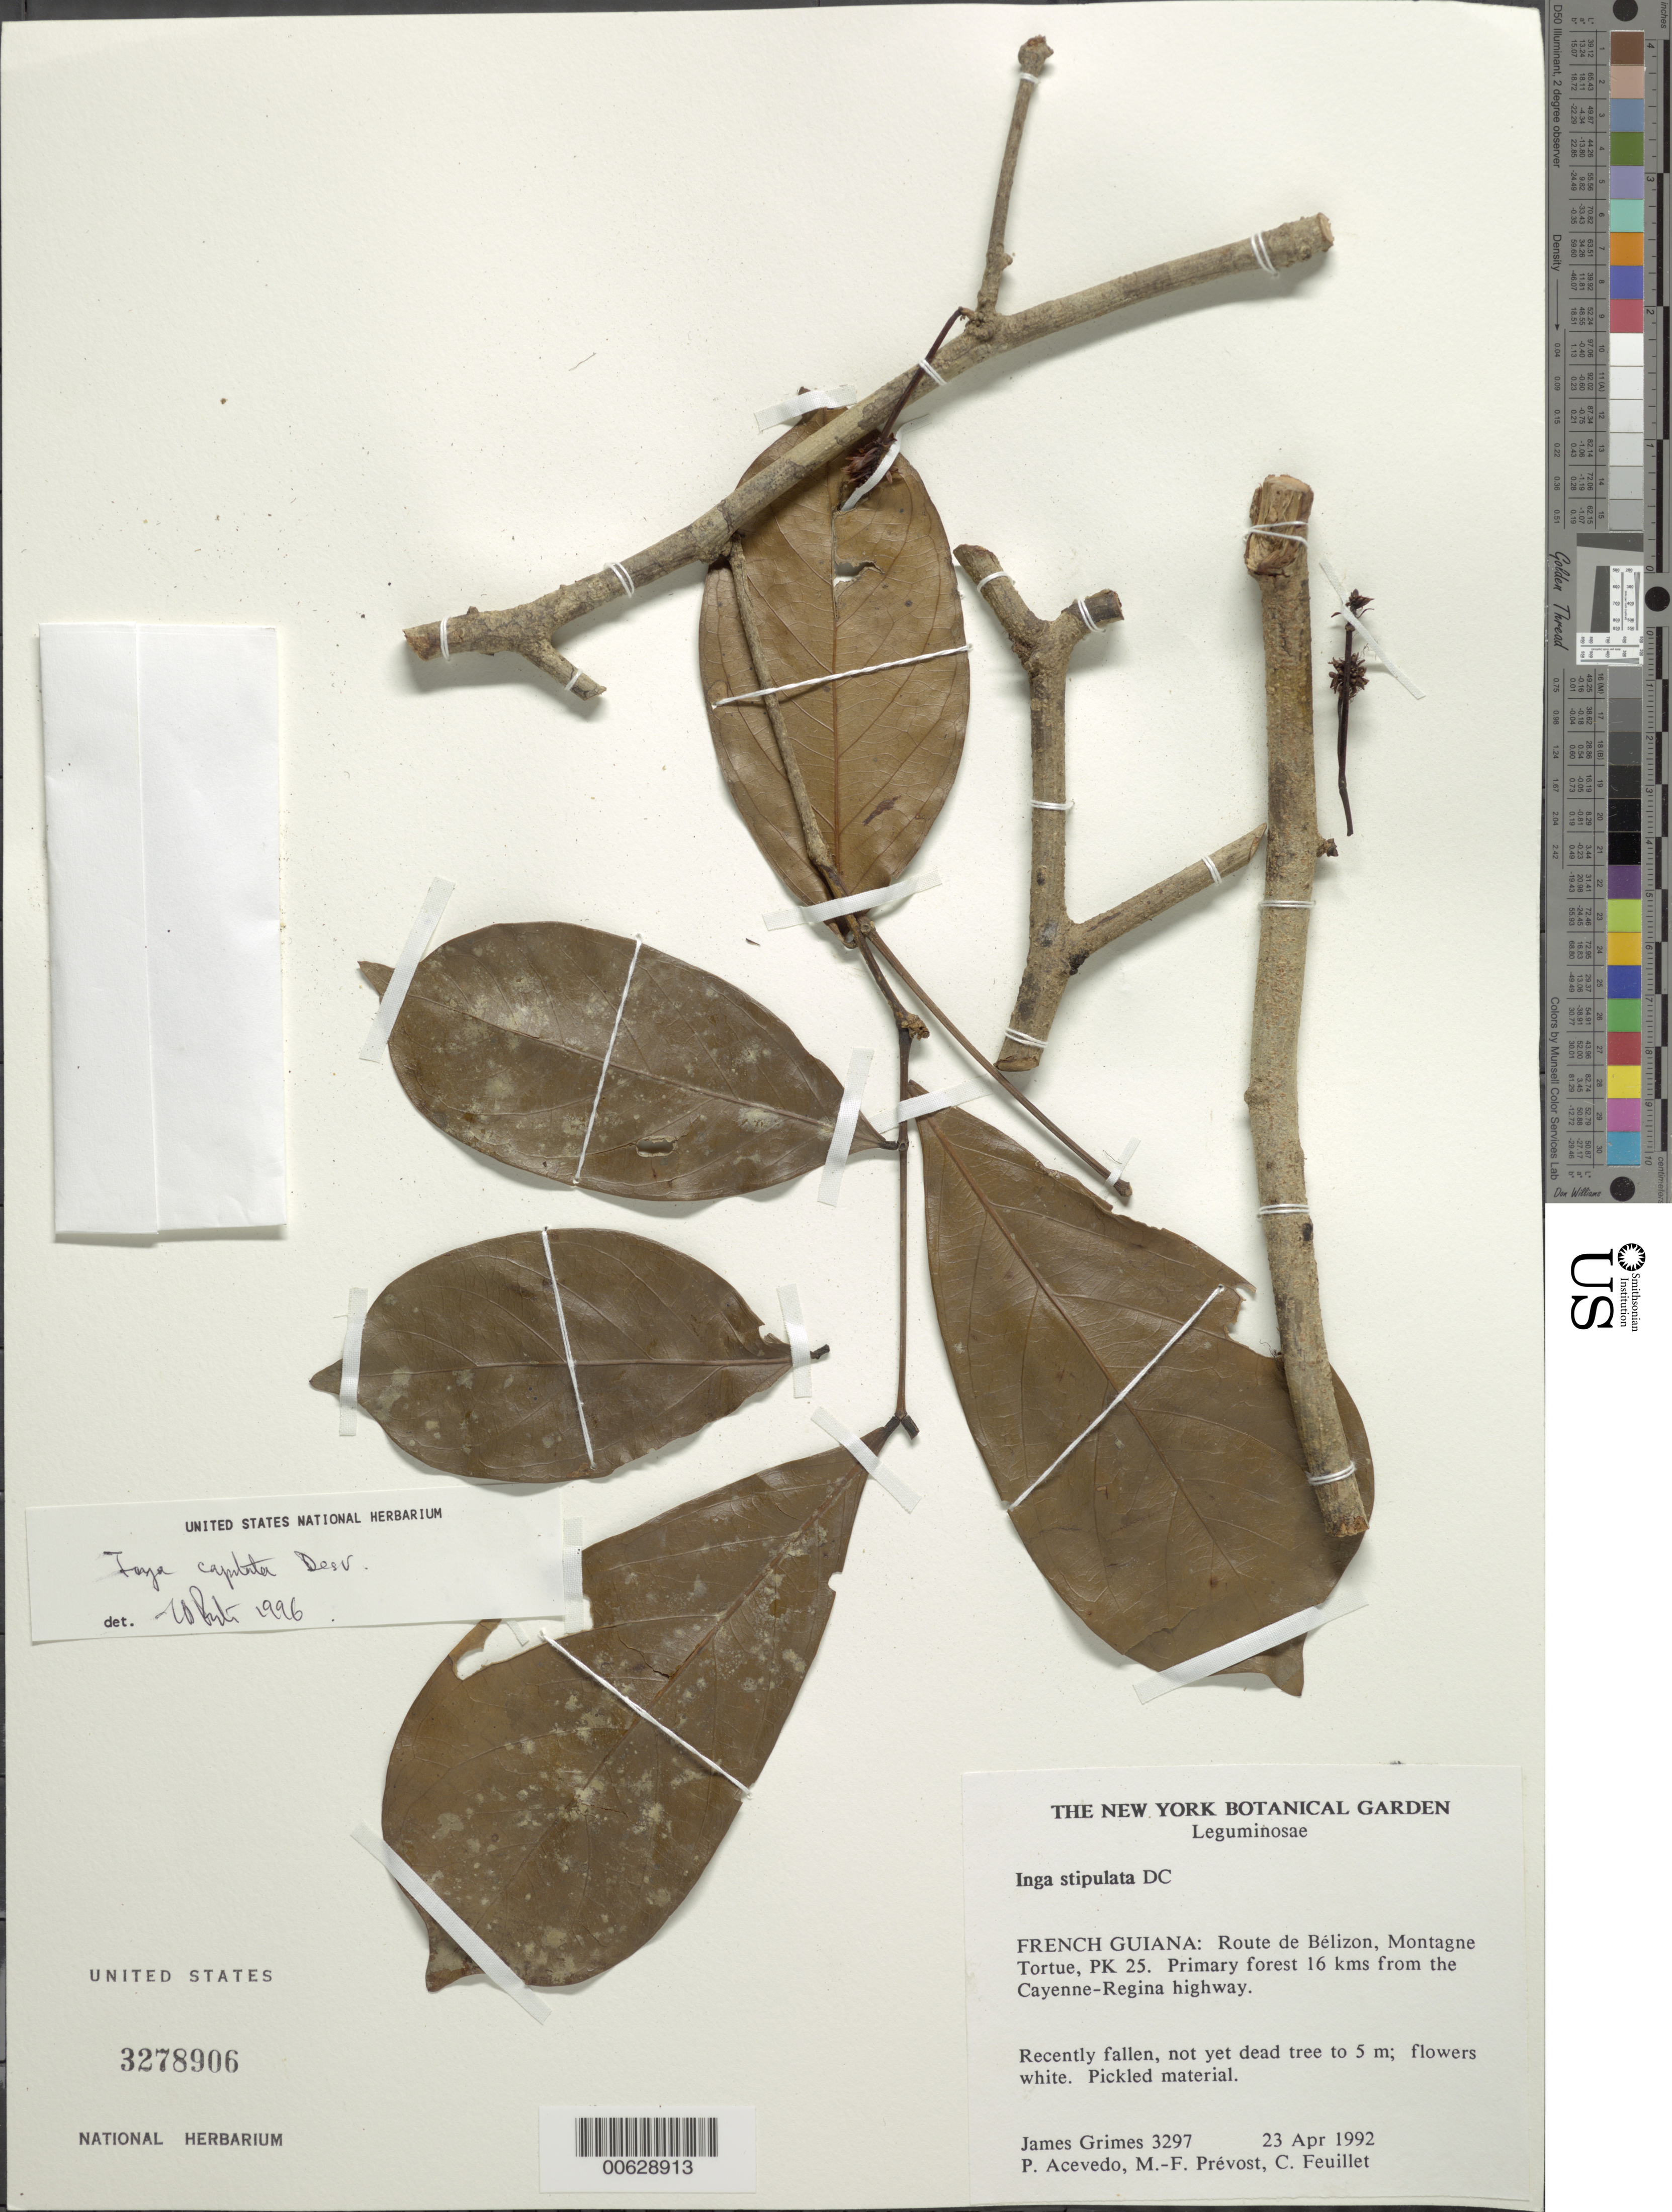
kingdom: Plantae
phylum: Tracheophyta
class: Magnoliopsida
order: Fabales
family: Fabaceae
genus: Inga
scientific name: Inga capitata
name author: Desv.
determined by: Pennington, T. D., (K)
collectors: J. Grimes et al.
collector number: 3297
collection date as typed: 23-Apr-92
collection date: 1992-04-23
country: French Guiana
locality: Route de Bélizon, Montagne Tortue, PK 25, 16 km from Cayenne-Regina Hwy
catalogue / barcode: US 3278906